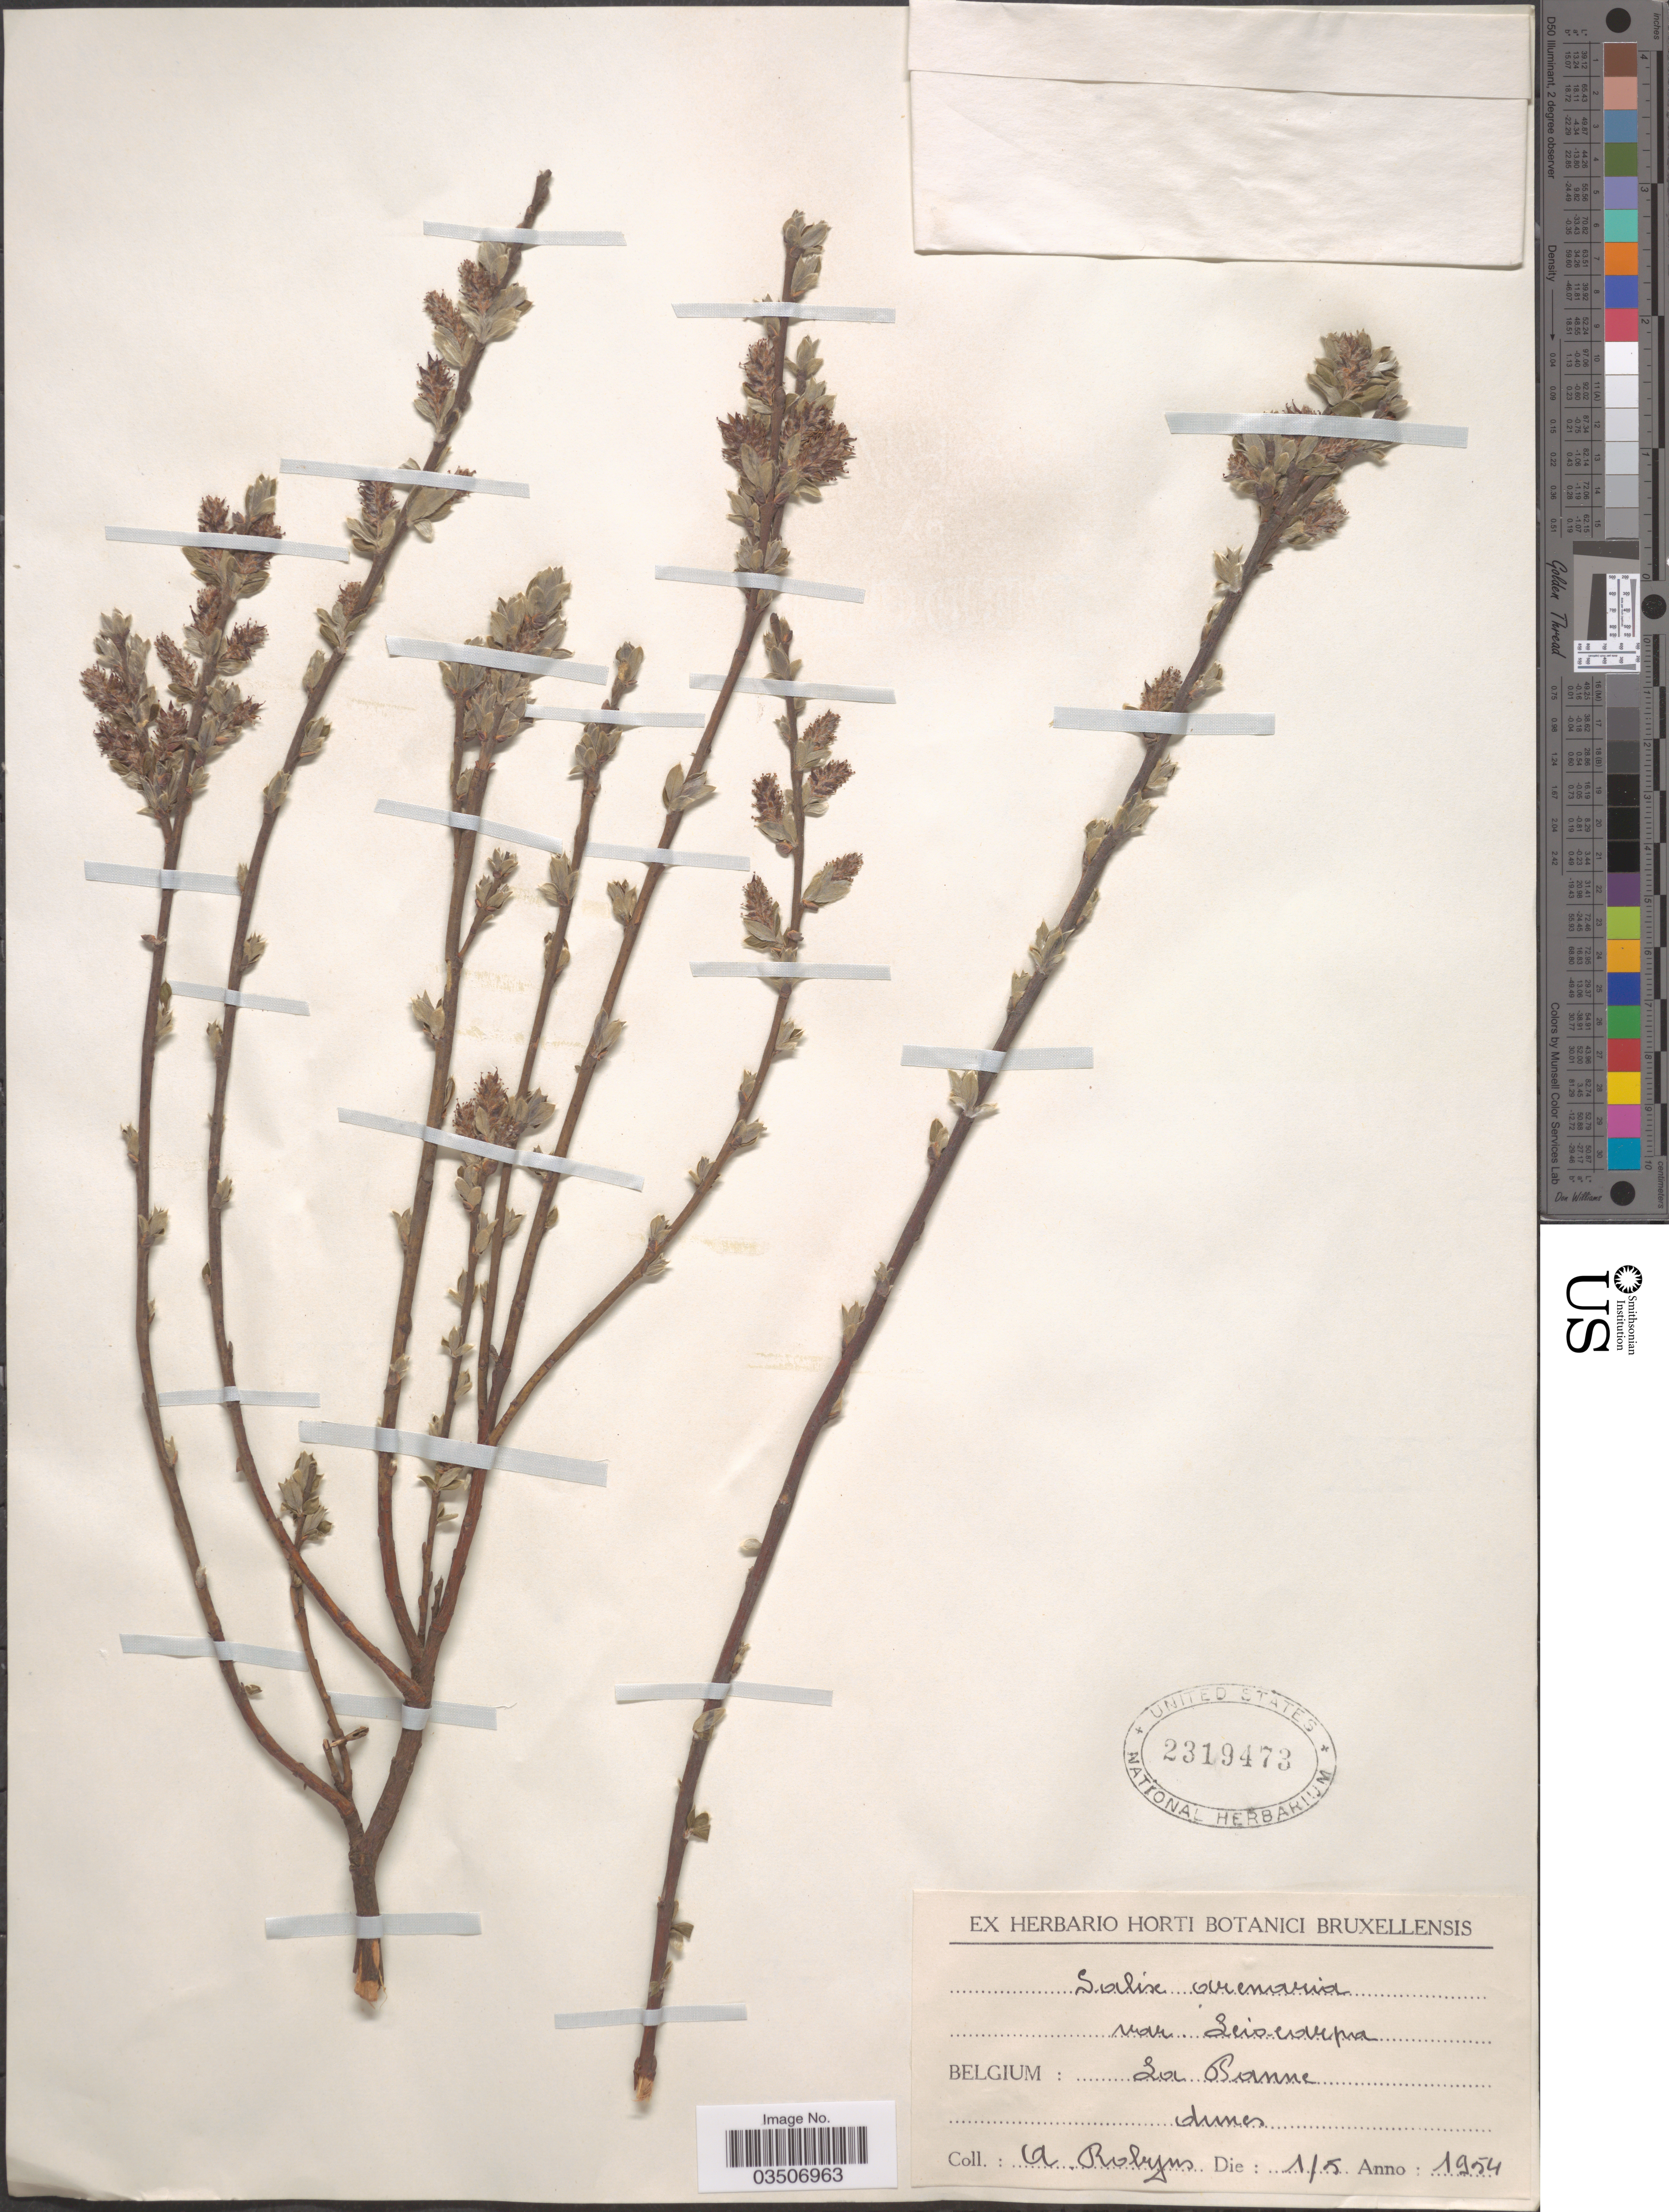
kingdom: Plantae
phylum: Tracheophyta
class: Magnoliopsida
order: Malpighiales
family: Salicaceae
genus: Salix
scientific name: Salix arenaria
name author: L.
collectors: A. Robyns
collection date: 1954-05-01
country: Belgium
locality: La Panne.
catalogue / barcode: US 2319473